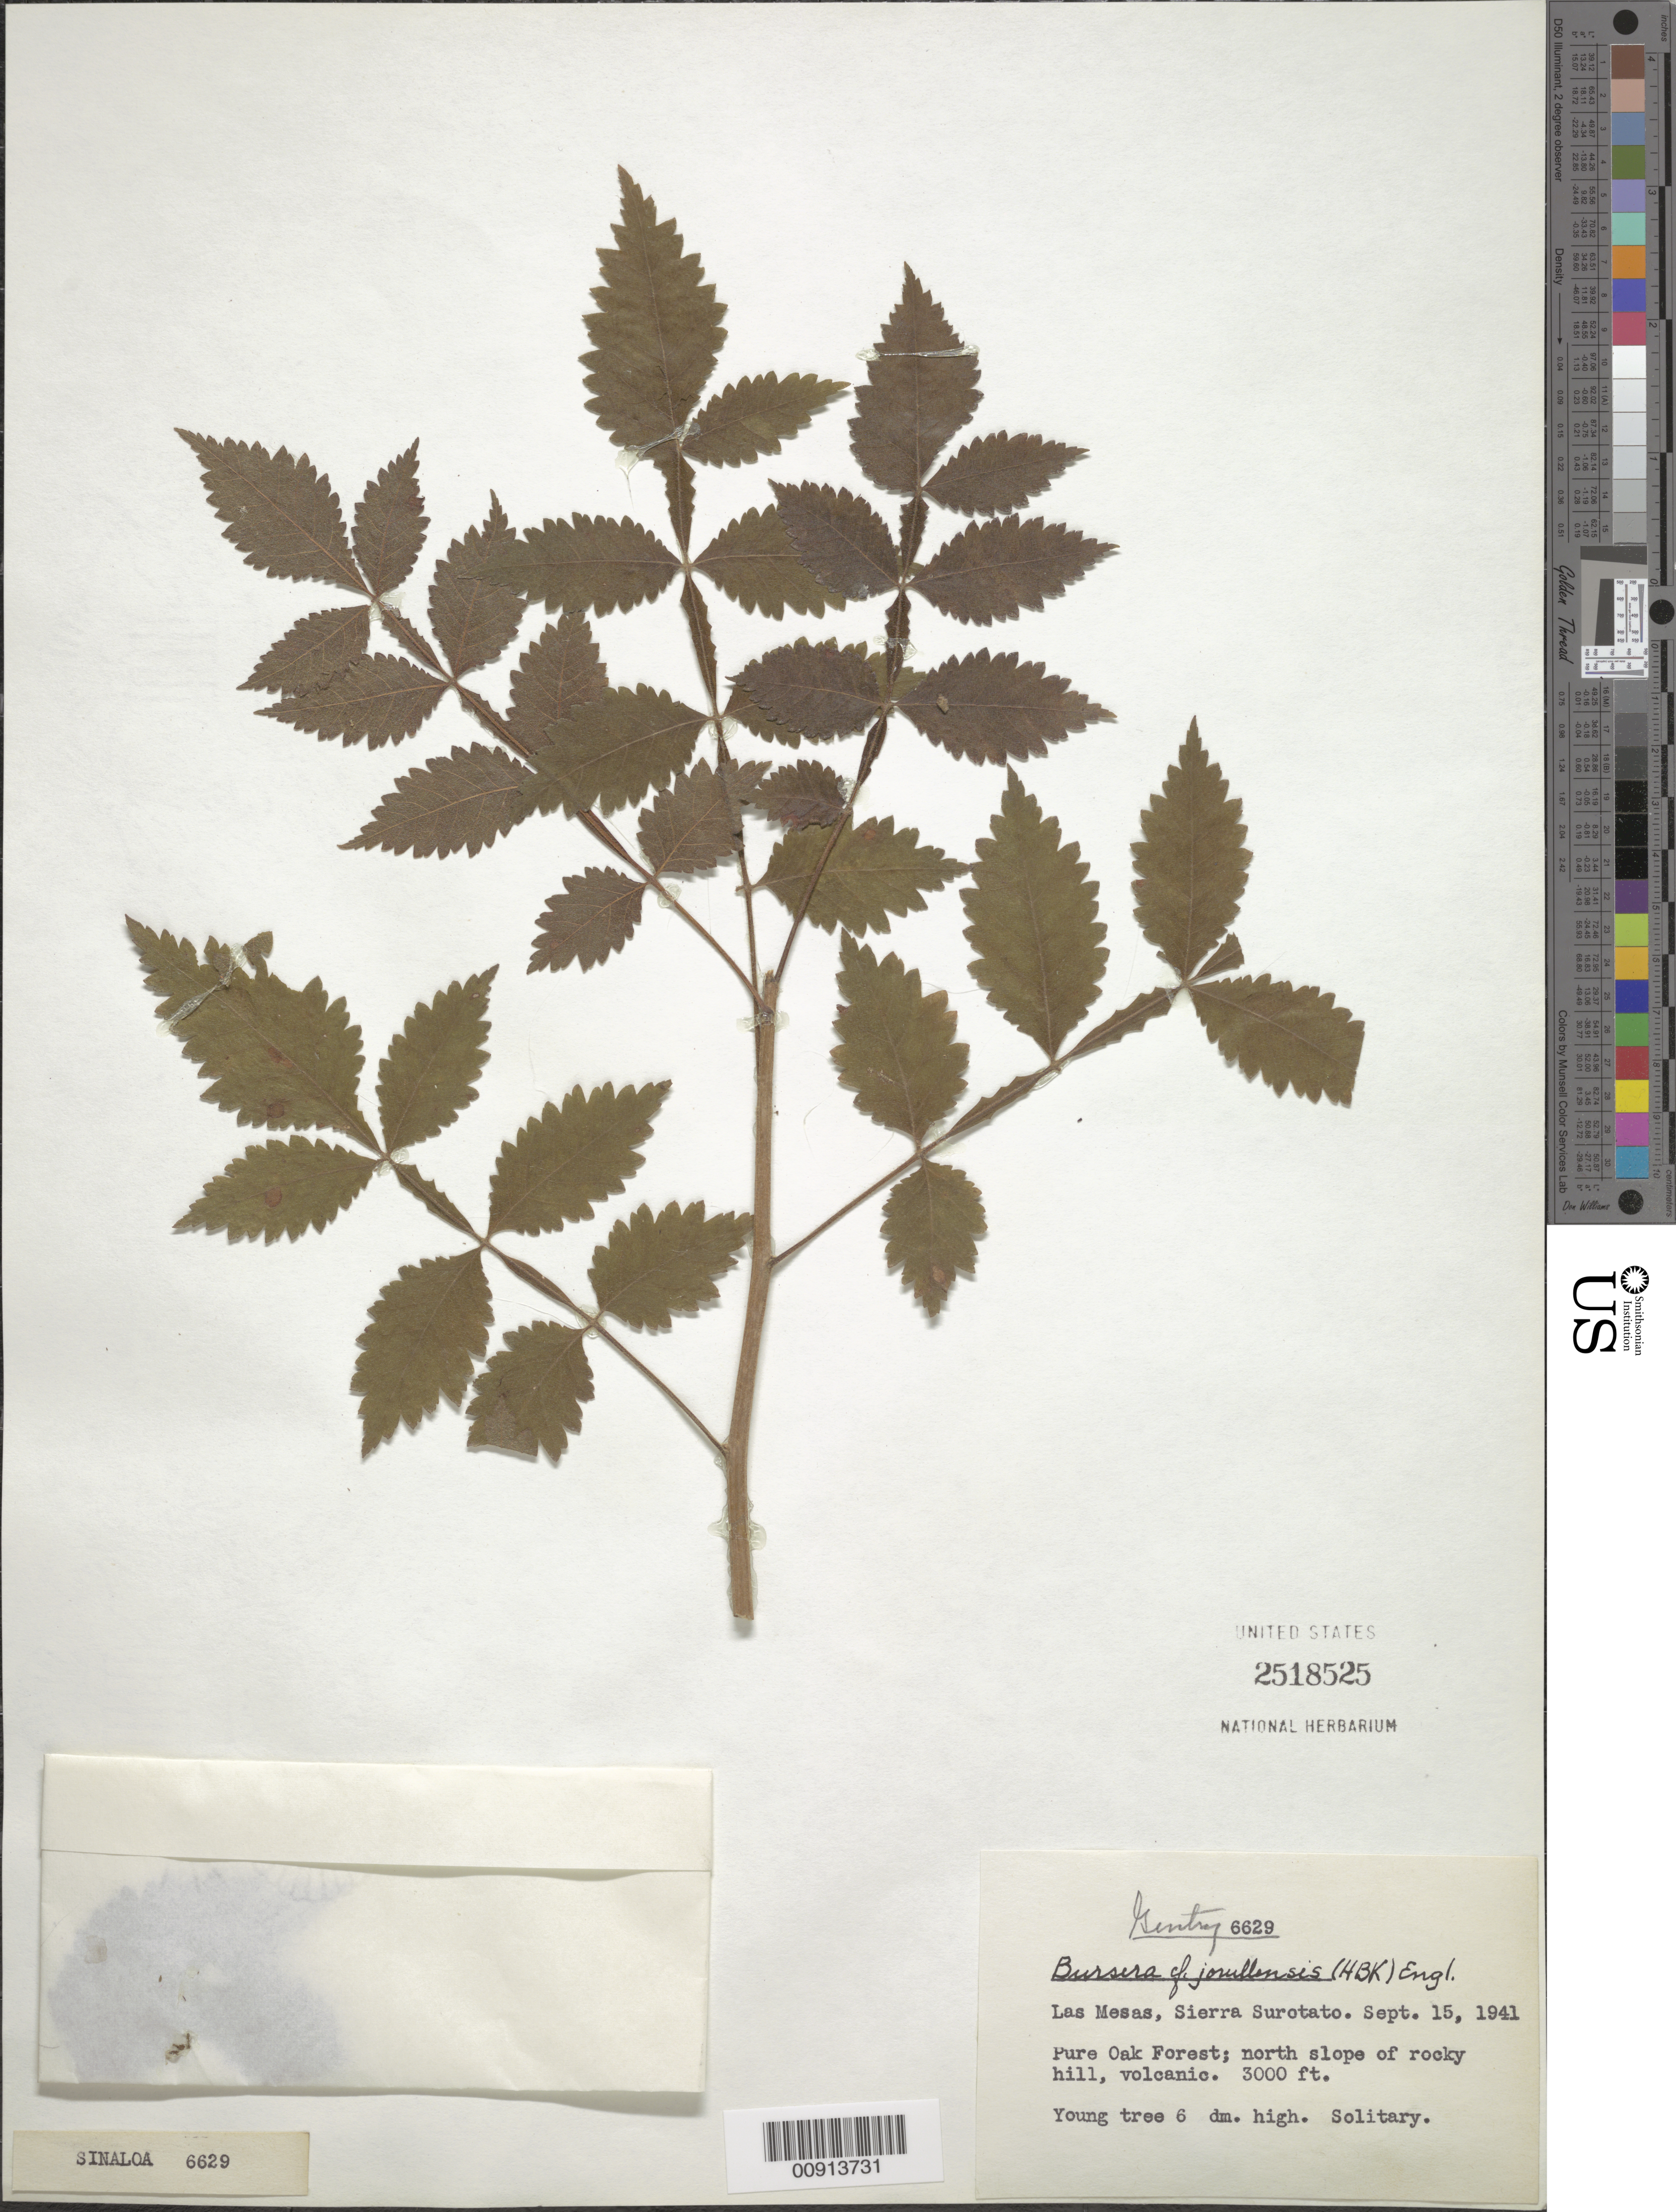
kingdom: Plantae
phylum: Tracheophyta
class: Magnoliopsida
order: Sapindales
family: Burseraceae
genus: Bursera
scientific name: Bursera jorullensis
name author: (Kunth) Engl.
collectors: Gentry, --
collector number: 6629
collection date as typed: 15 Sep 1941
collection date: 1941-09-15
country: Mexico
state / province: Sinaloa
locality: Las Mesas, Sierra Surotato, Sinaloa.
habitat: Pure Oak Forest; north slope of rocky hill, volcanic.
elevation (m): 914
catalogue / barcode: US 2518525